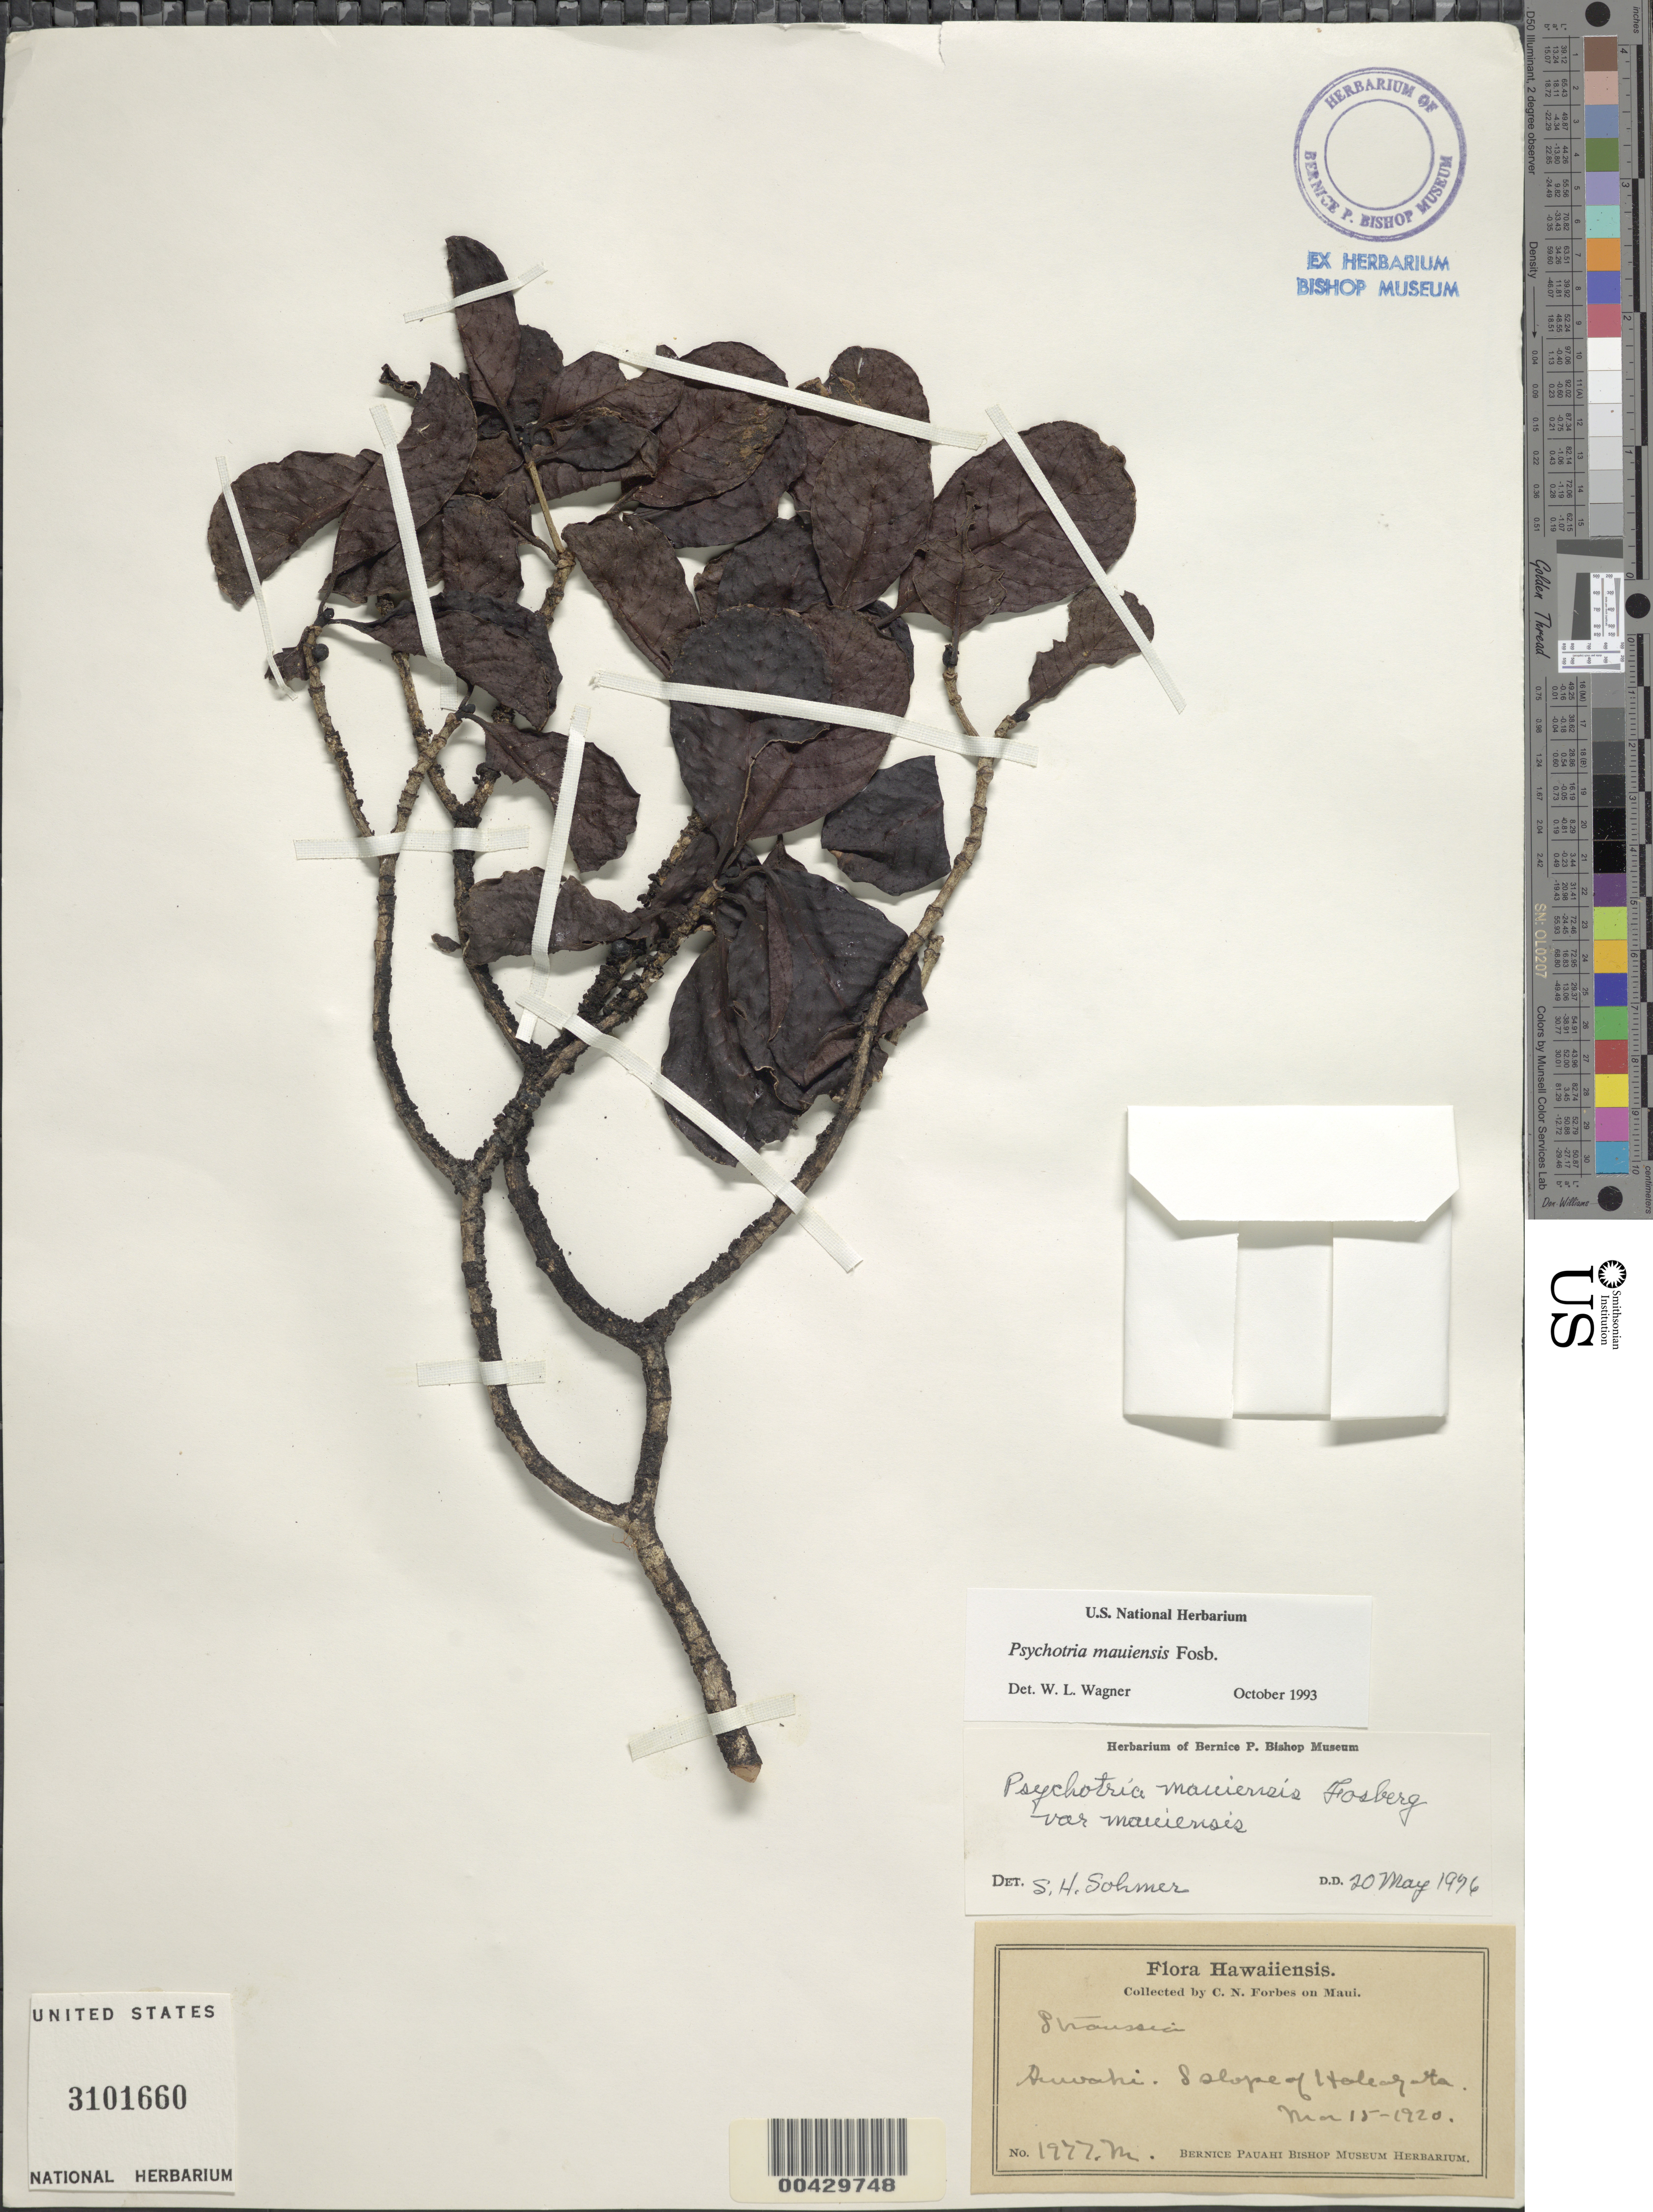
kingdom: Plantae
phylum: Tracheophyta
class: Magnoliopsida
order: Gentianales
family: Rubiaceae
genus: Psychotria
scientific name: Psychotria mauiensis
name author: Fosberg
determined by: Wagner, W. L., (BOT), Smithsonian Institution - National Museum of Natural History (UNITED STATES)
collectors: C. N. Forbes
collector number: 1977.M.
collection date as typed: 15 Mar 1920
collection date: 1920-03-15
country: United States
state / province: Hawaii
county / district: Maui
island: Maui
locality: Auwahi. S slope of Haleakala.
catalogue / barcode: US 3101660